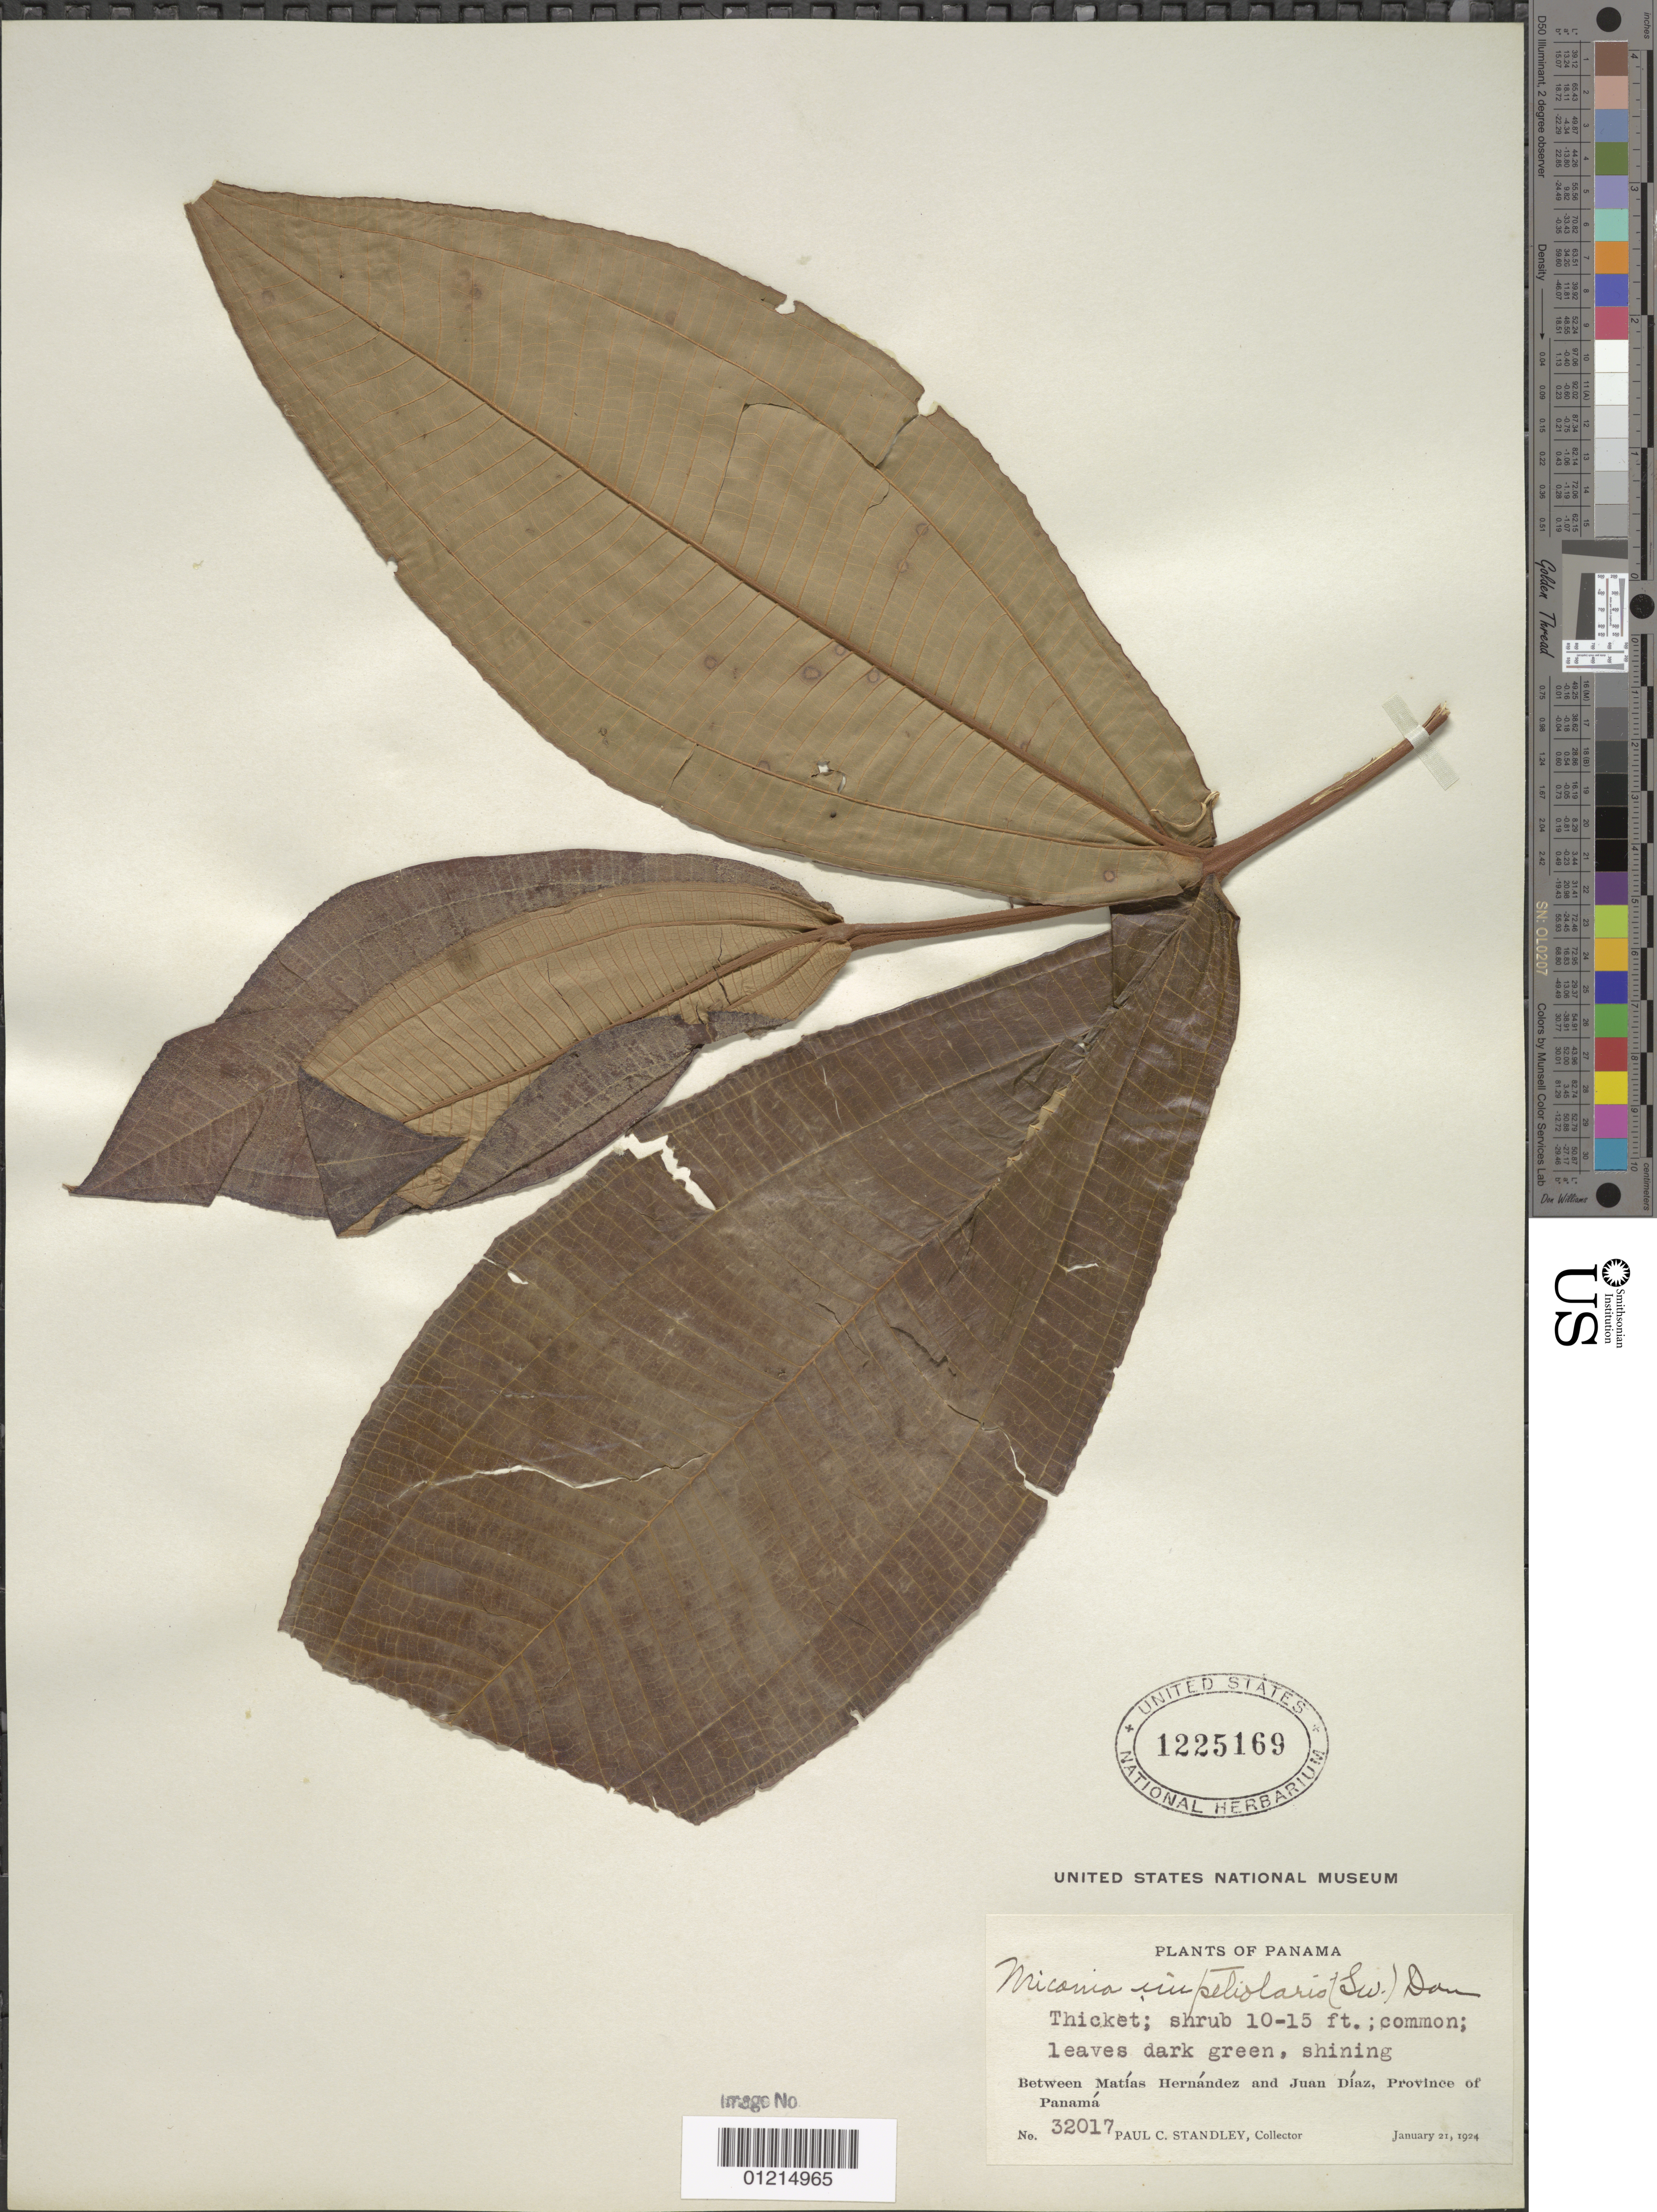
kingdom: Plantae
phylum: Tracheophyta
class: Magnoliopsida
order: Myrtales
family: Melastomataceae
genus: Miconia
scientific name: Miconia impetiolaris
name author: (Sw.) D. Don ex DC.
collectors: P. C. Standley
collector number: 32017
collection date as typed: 21 Jan 1924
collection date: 1924-01-21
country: Panama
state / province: Panamá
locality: Between Matias Hernandez and Juan Diaz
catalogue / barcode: US 1225169